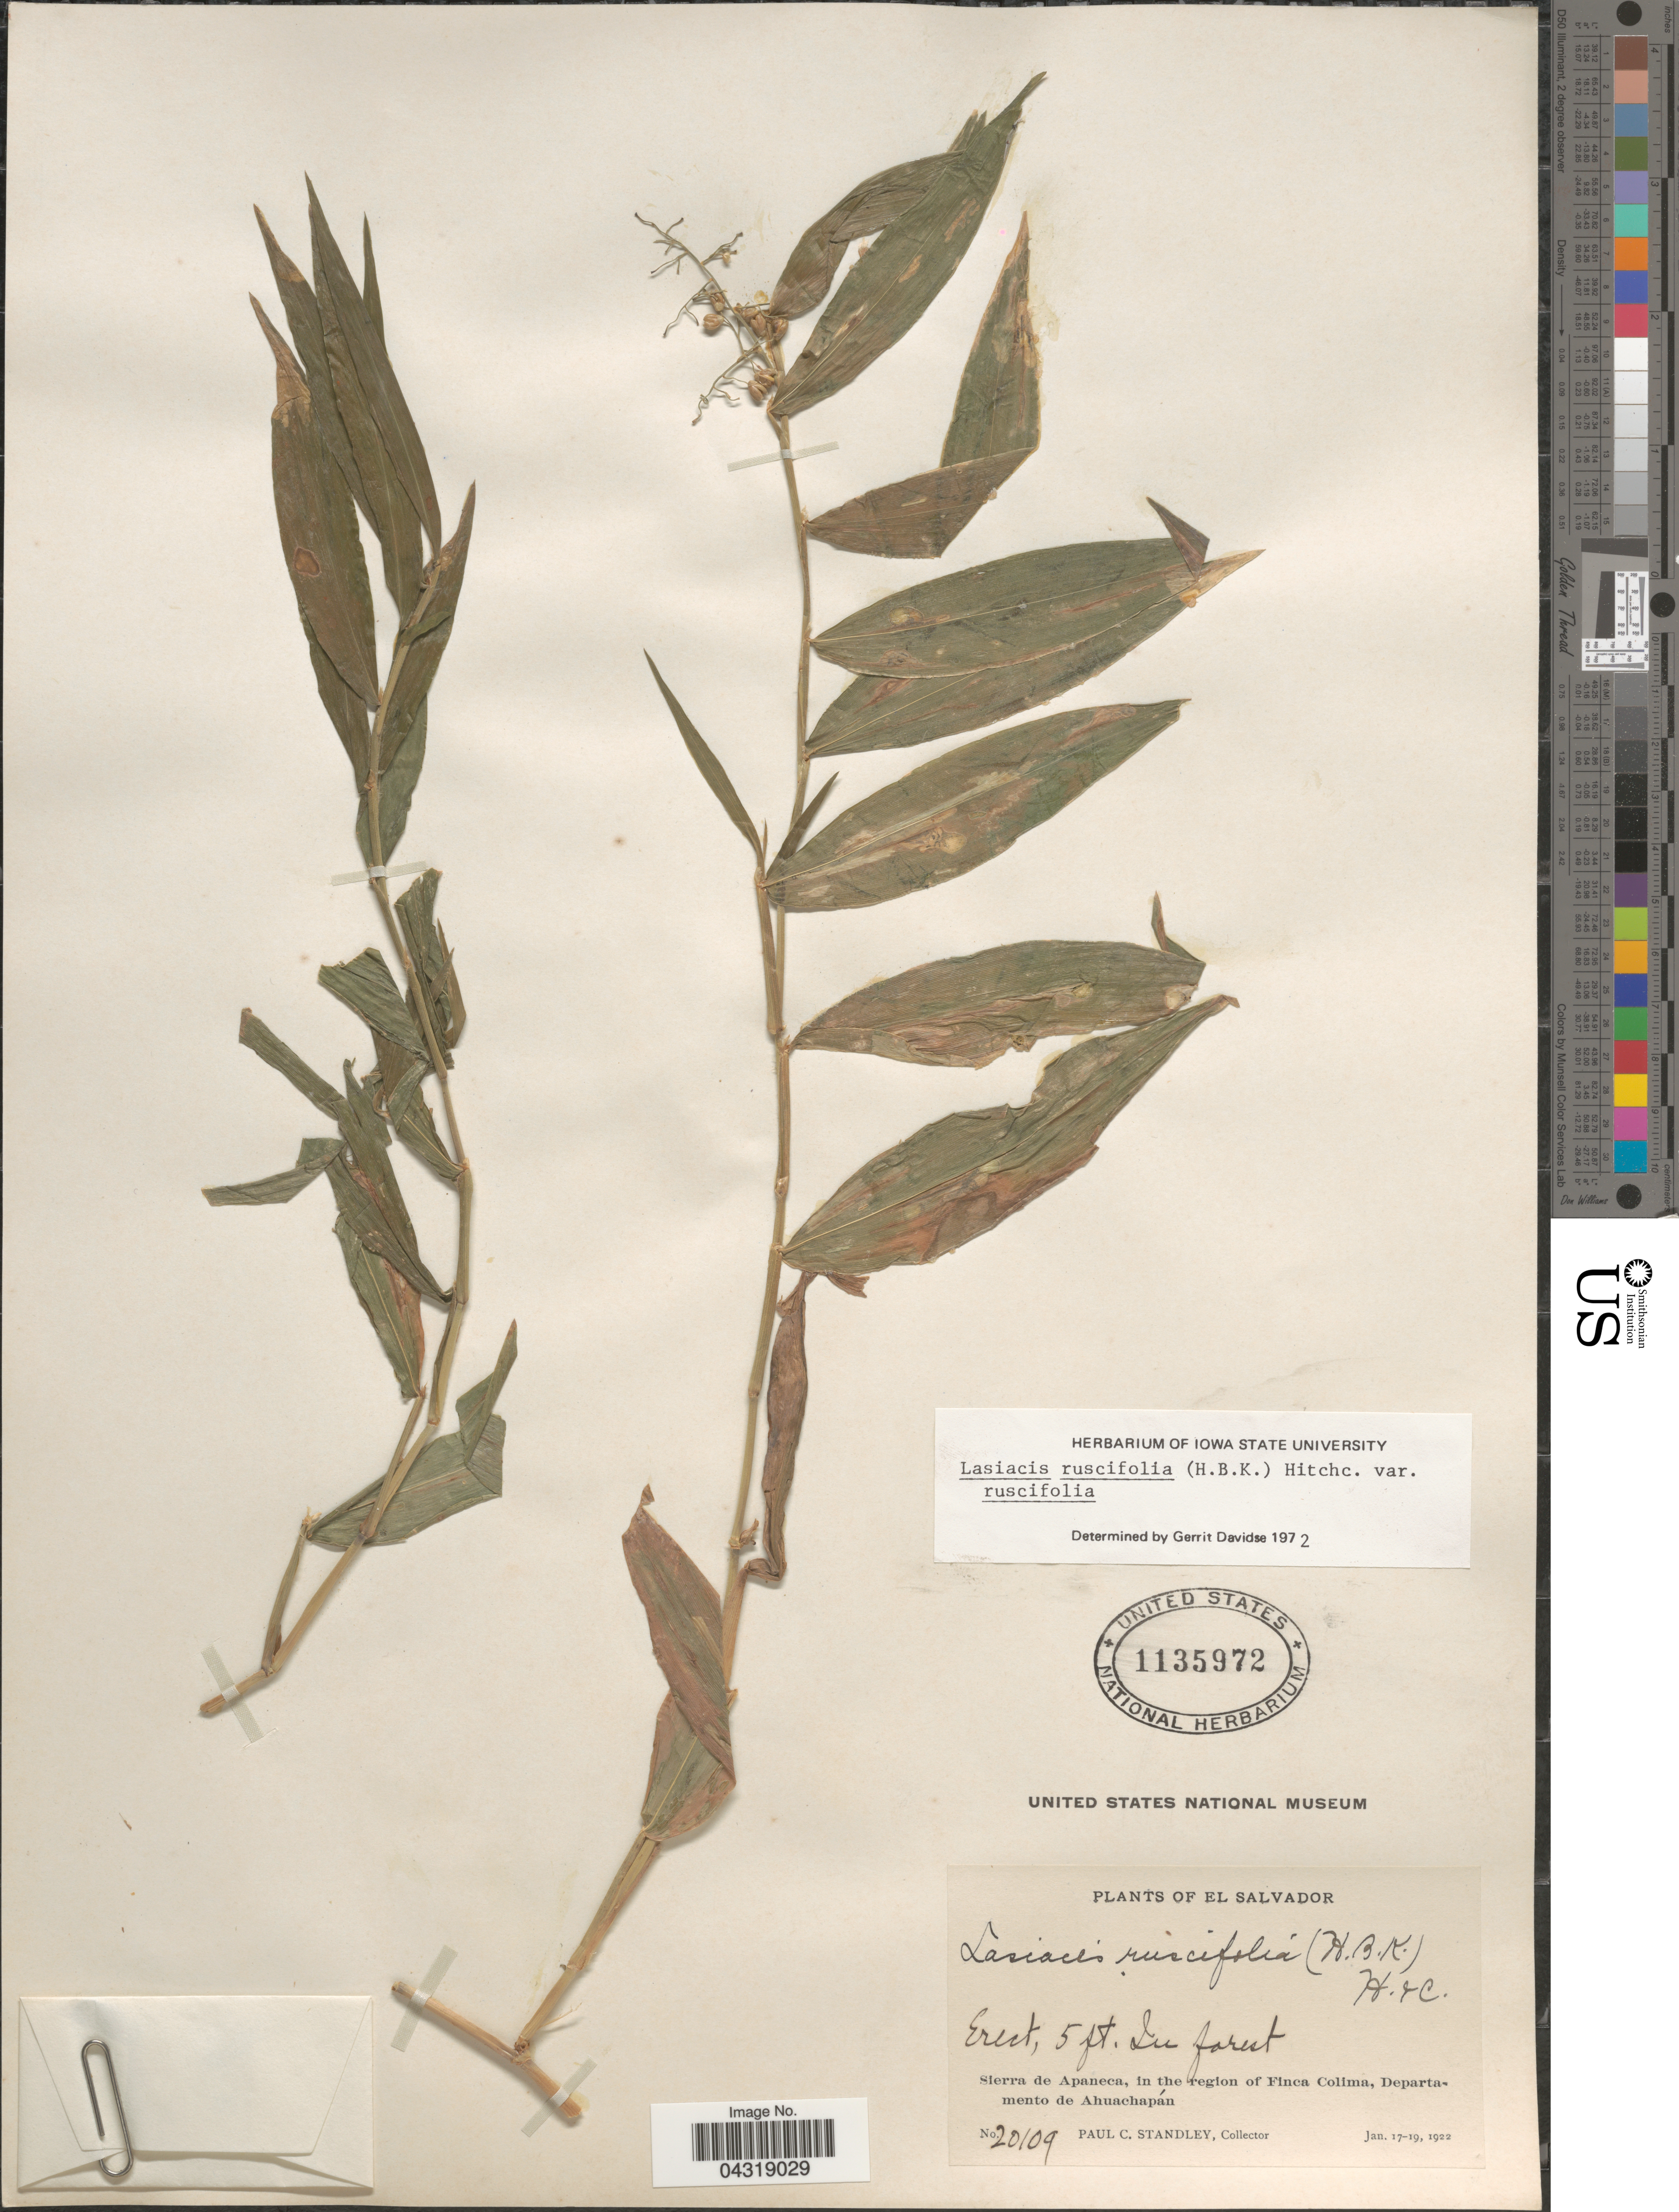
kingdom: Plantae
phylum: Tracheophyta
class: Liliopsida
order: Poales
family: Poaceae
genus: Lasiacis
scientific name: Lasiacis ruscifolia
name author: (Kunth) Hitchc.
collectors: P. C. Standley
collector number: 20109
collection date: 1922-01-17/1922-01-19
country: El Salvador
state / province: Ahuachapan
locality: Sierra de Apaneca, in the region of Finca Colima, Departamento de Ahuachapán.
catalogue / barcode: US 1135972